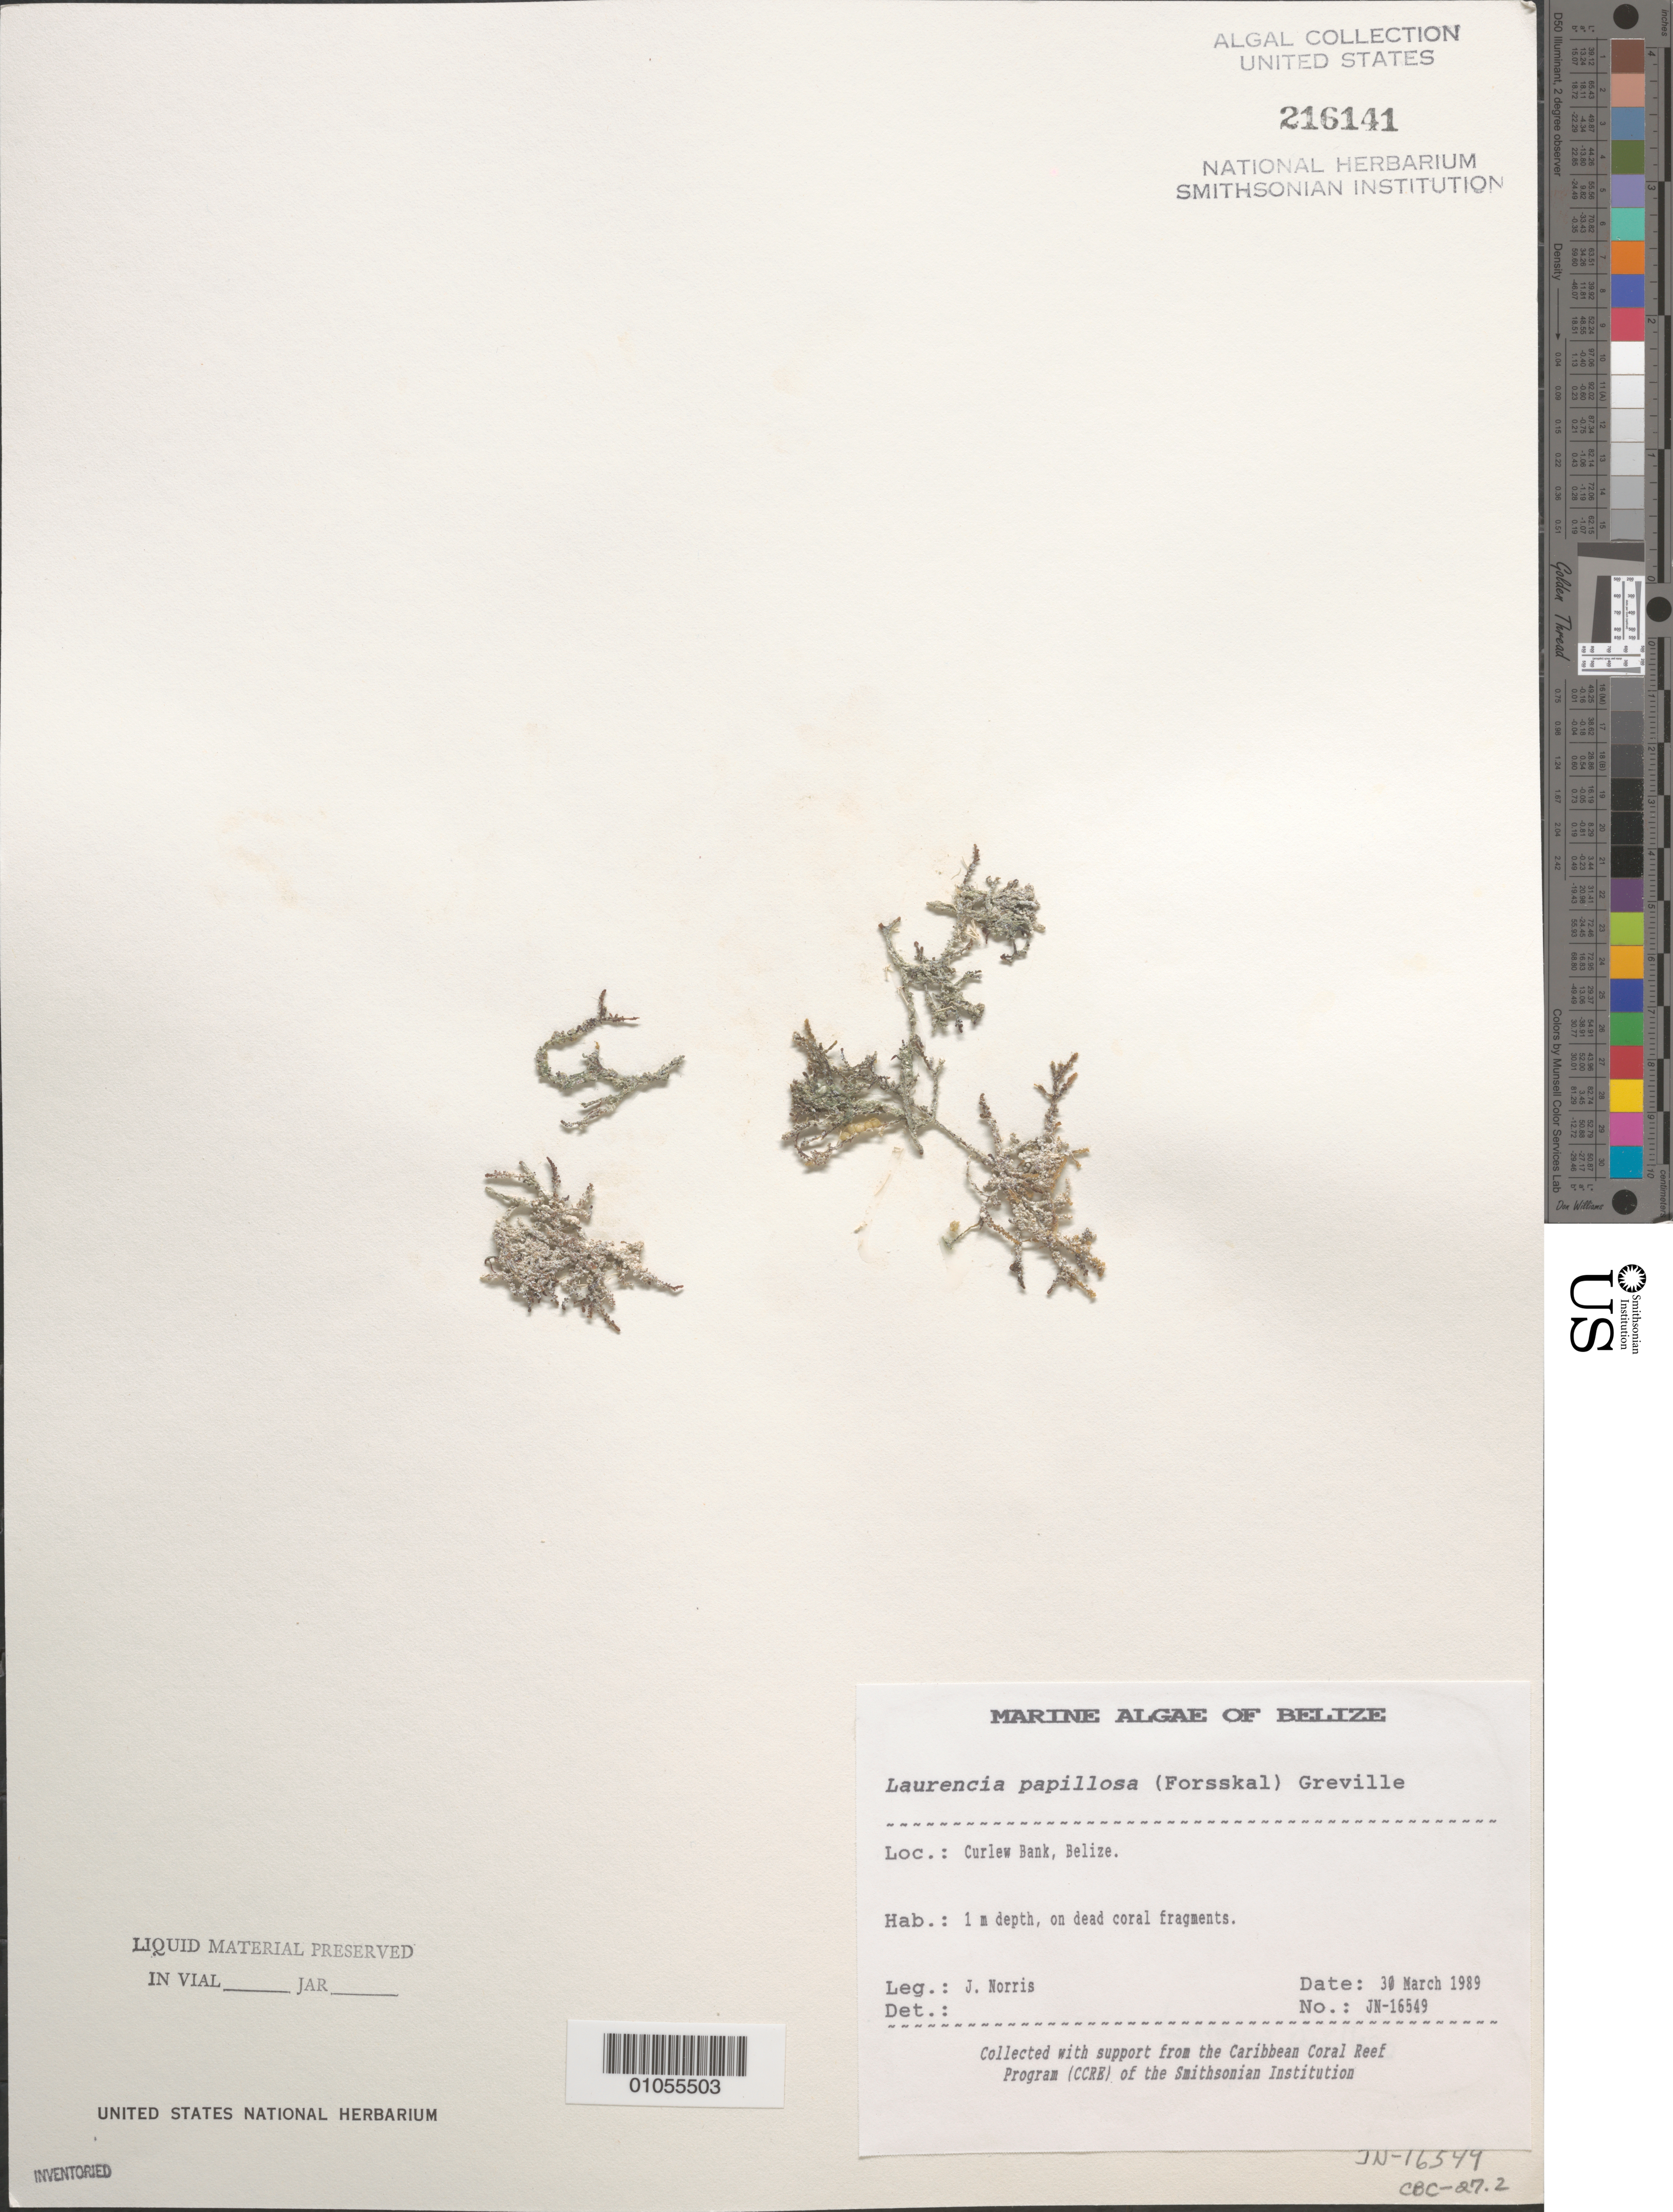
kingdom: Plantae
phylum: Rhodophyta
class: Florideophyceae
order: Ceramiales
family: Rhodomelaceae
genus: Palisada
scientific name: Palisada perforata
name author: (Bory) K.W. Nam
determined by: Algae name updating Project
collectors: J. N. Norris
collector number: JN-16549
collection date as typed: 30 Mar 1989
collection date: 1989-03-30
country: Belize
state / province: Stann Creek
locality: Curlew Bank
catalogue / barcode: US 216141